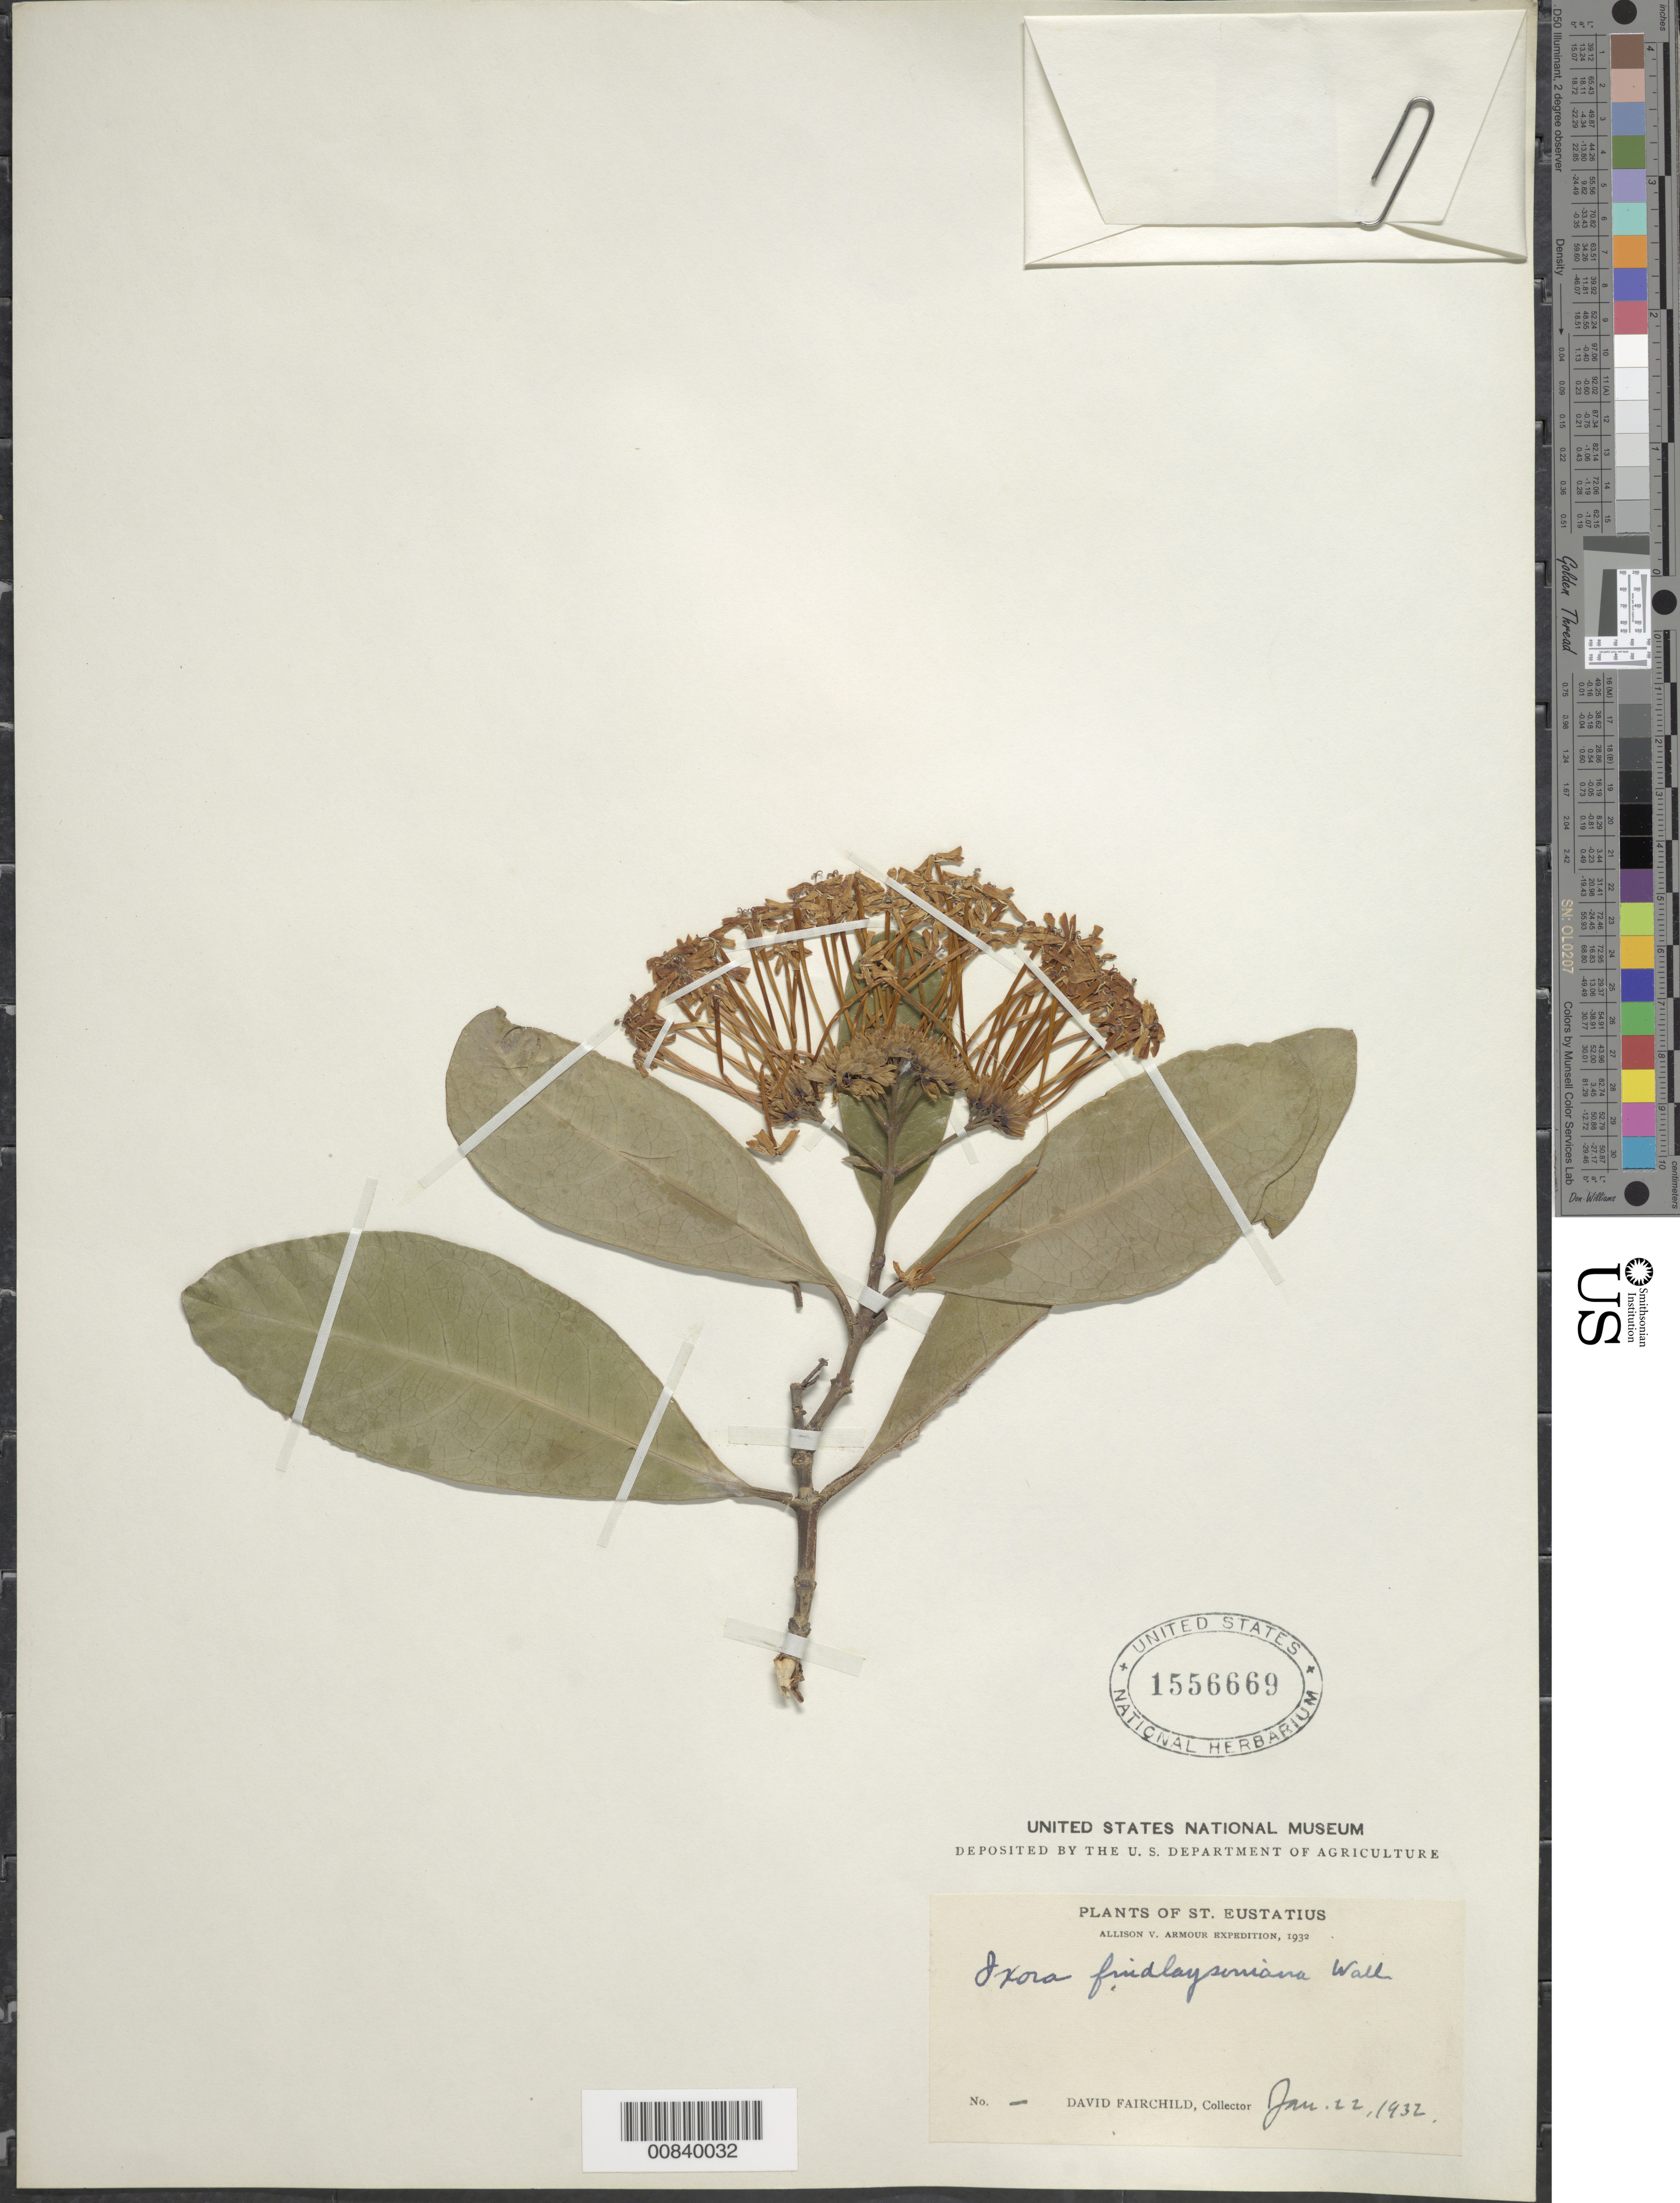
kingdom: Plantae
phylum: Tracheophyta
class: Magnoliopsida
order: Gentianales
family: Rubiaceae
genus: Ixora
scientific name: Ixora finlaysoniana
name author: Wall. ex G. Don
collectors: D. Fairchild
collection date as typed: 22 Jan 1932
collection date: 1932-01-22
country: Netherlands Antilles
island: Sint Eustatius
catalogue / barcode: US 1556669